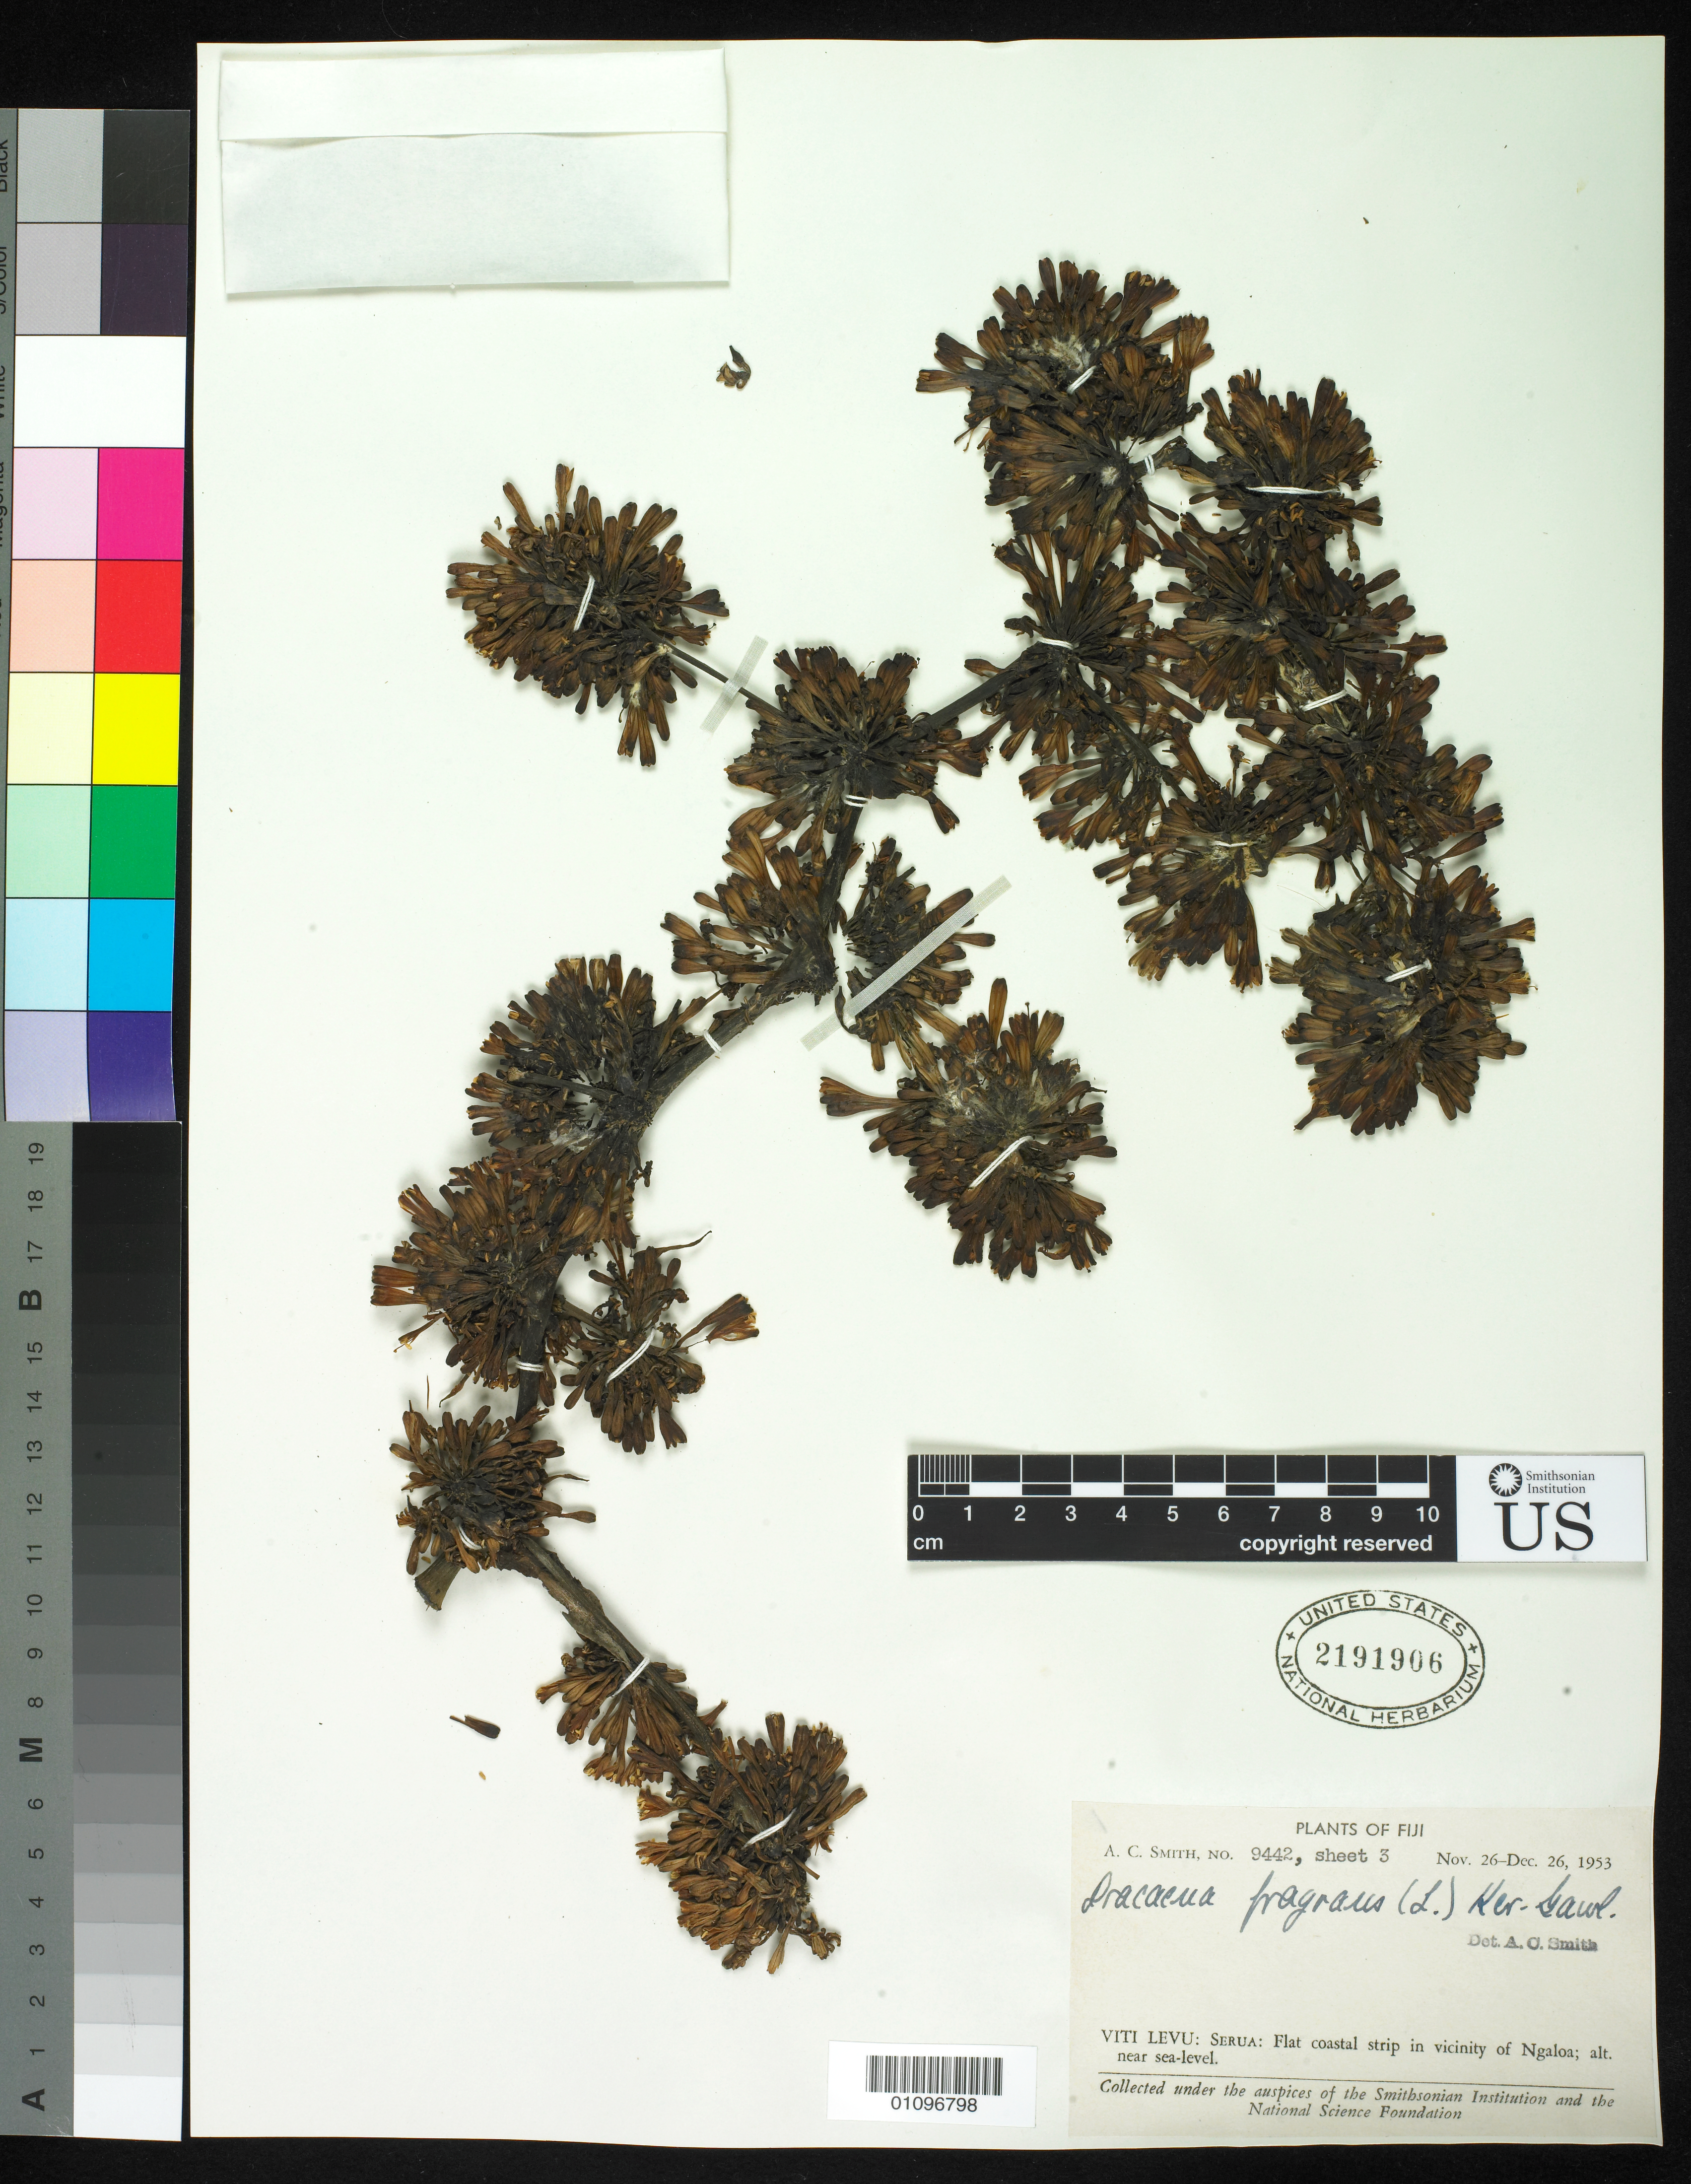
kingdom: Plantae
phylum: Tracheophyta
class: Liliopsida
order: Asparagales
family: Asparagaceae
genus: Dracaena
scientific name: Dracaena fragrans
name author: (L.) Ker Gawl.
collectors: A. C. Smith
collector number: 9442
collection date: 1953-11-26/1953-12-26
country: Fiji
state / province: Serua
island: Viti Levu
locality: Flat coastal strip in vicinity of Ngaloa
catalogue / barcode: US 2191906